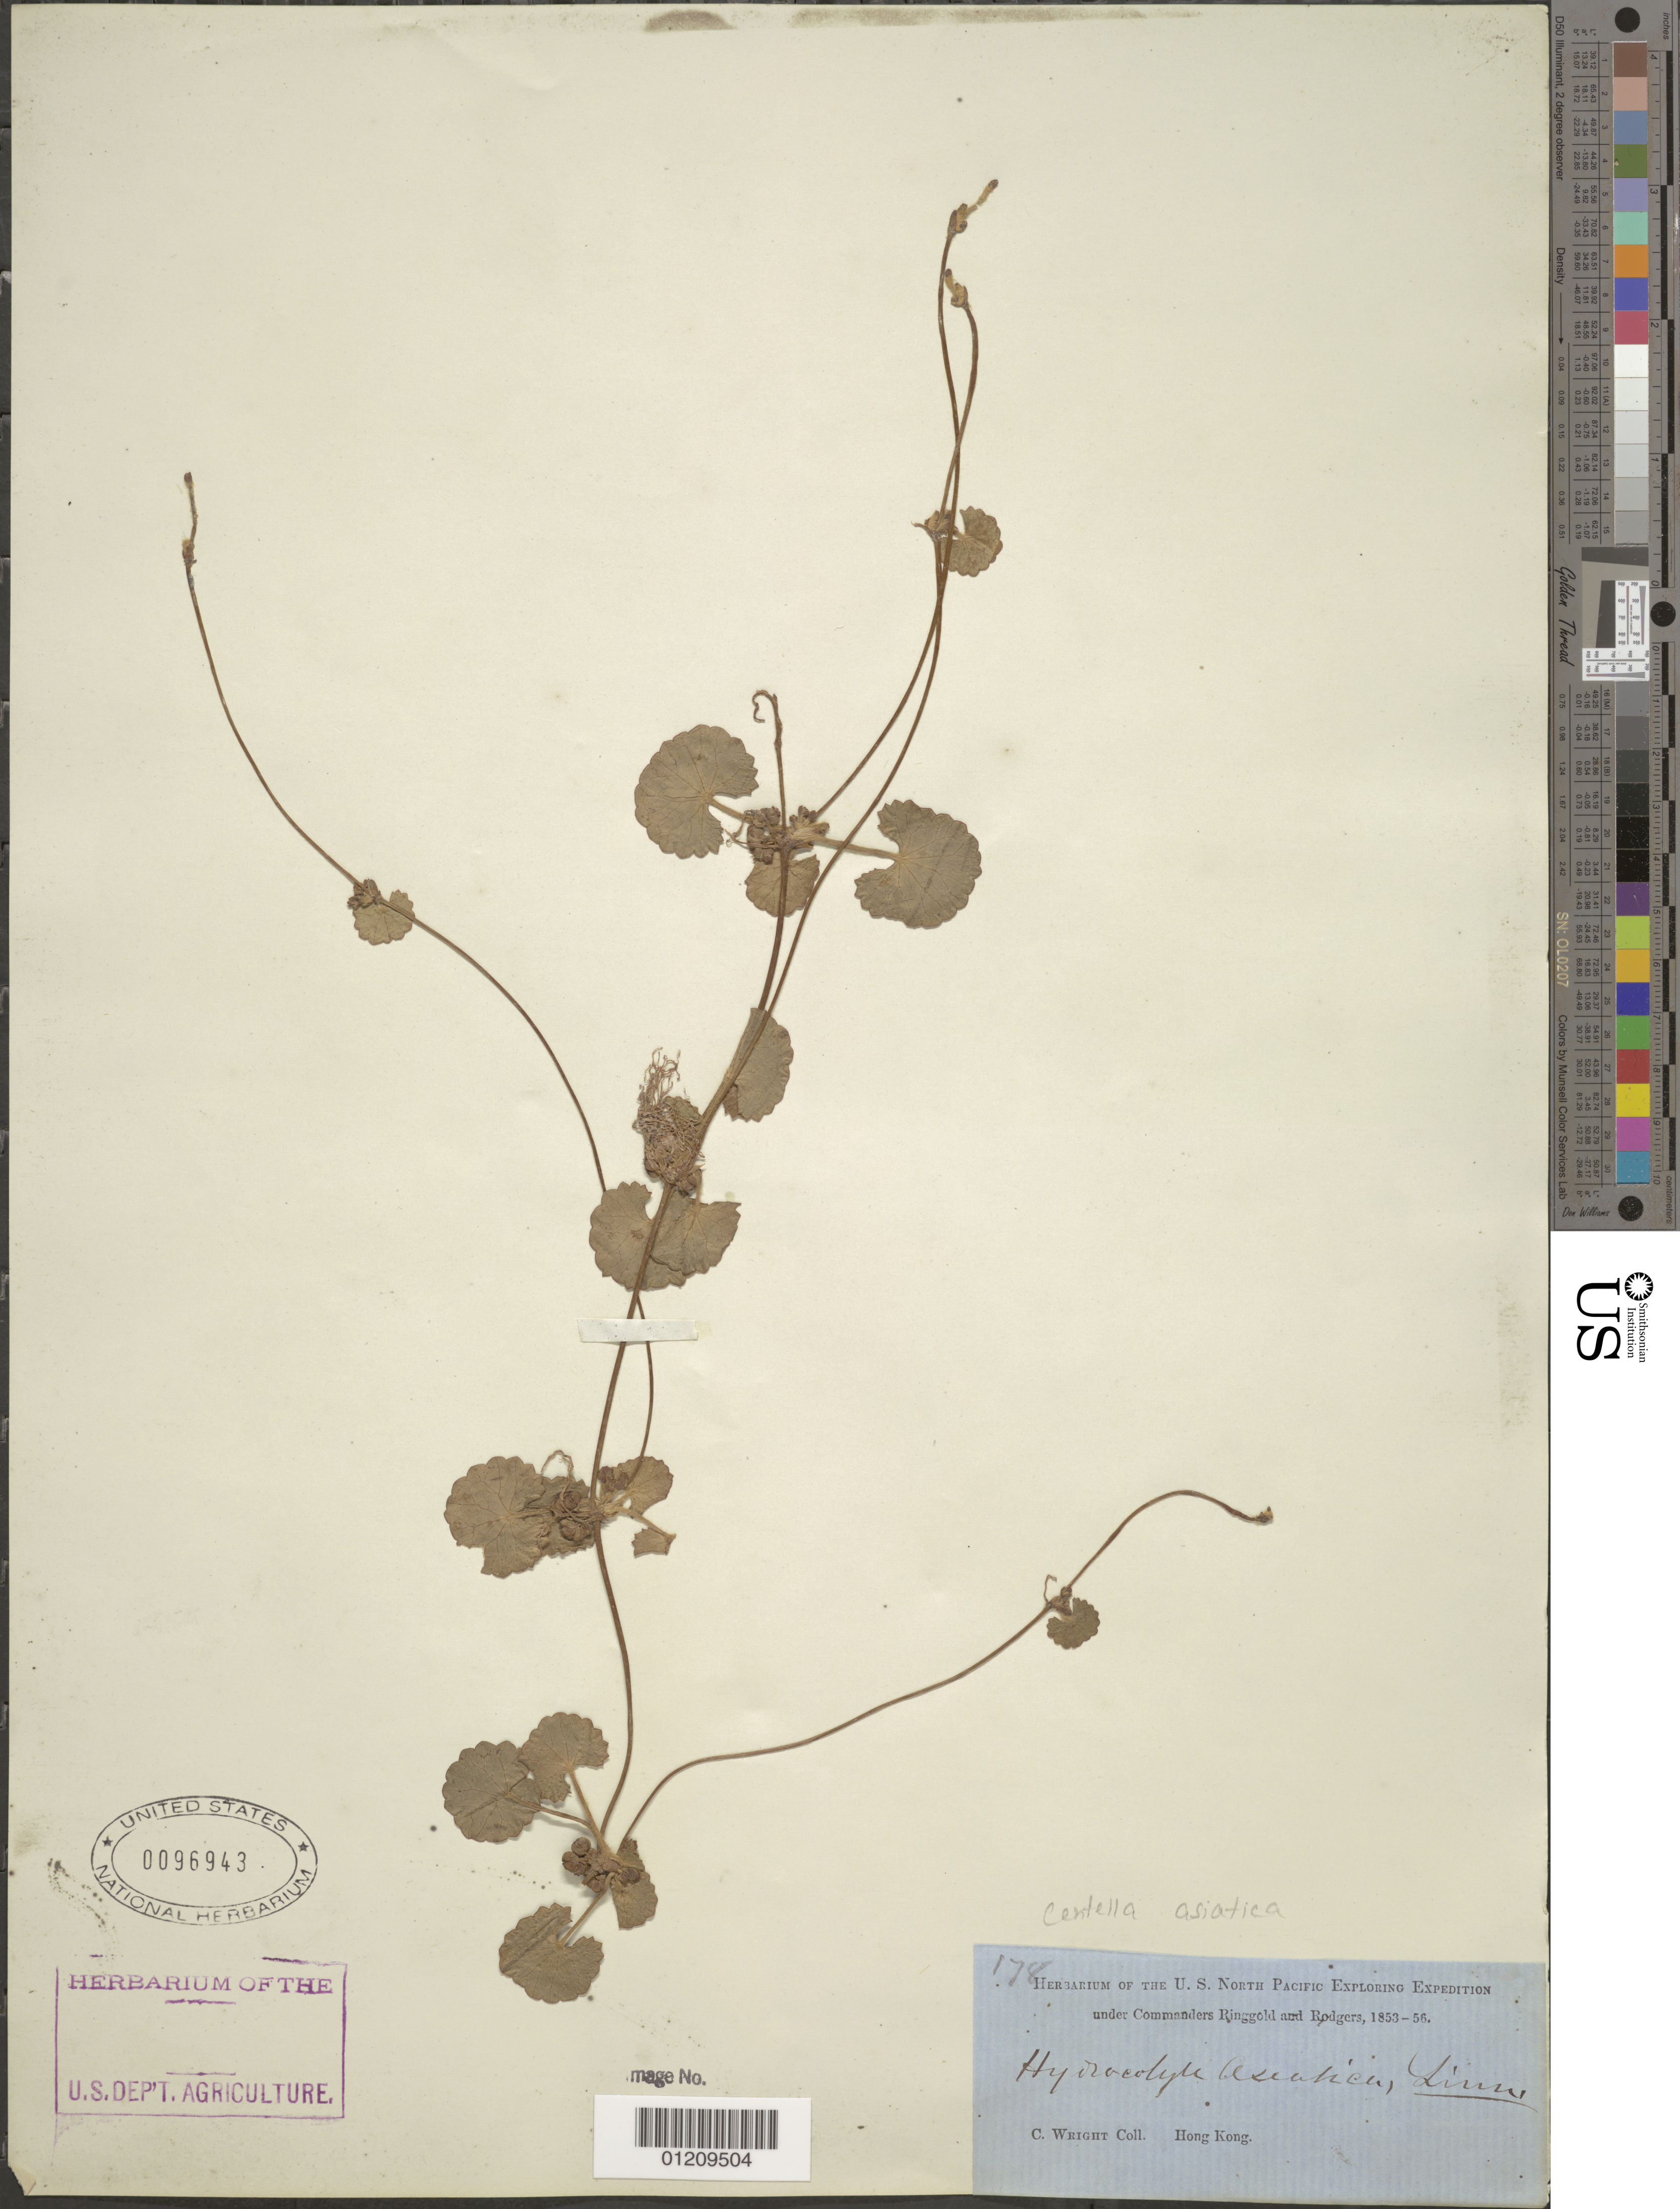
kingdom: Plantae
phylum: Tracheophyta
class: Magnoliopsida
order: Apiales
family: Apiaceae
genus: Centella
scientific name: Centella asiatica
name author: (L.) Urb.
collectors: C. Wright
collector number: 178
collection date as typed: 1853 to -- -- 1856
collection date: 1853/1856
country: China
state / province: Hong Kong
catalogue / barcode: US 96943